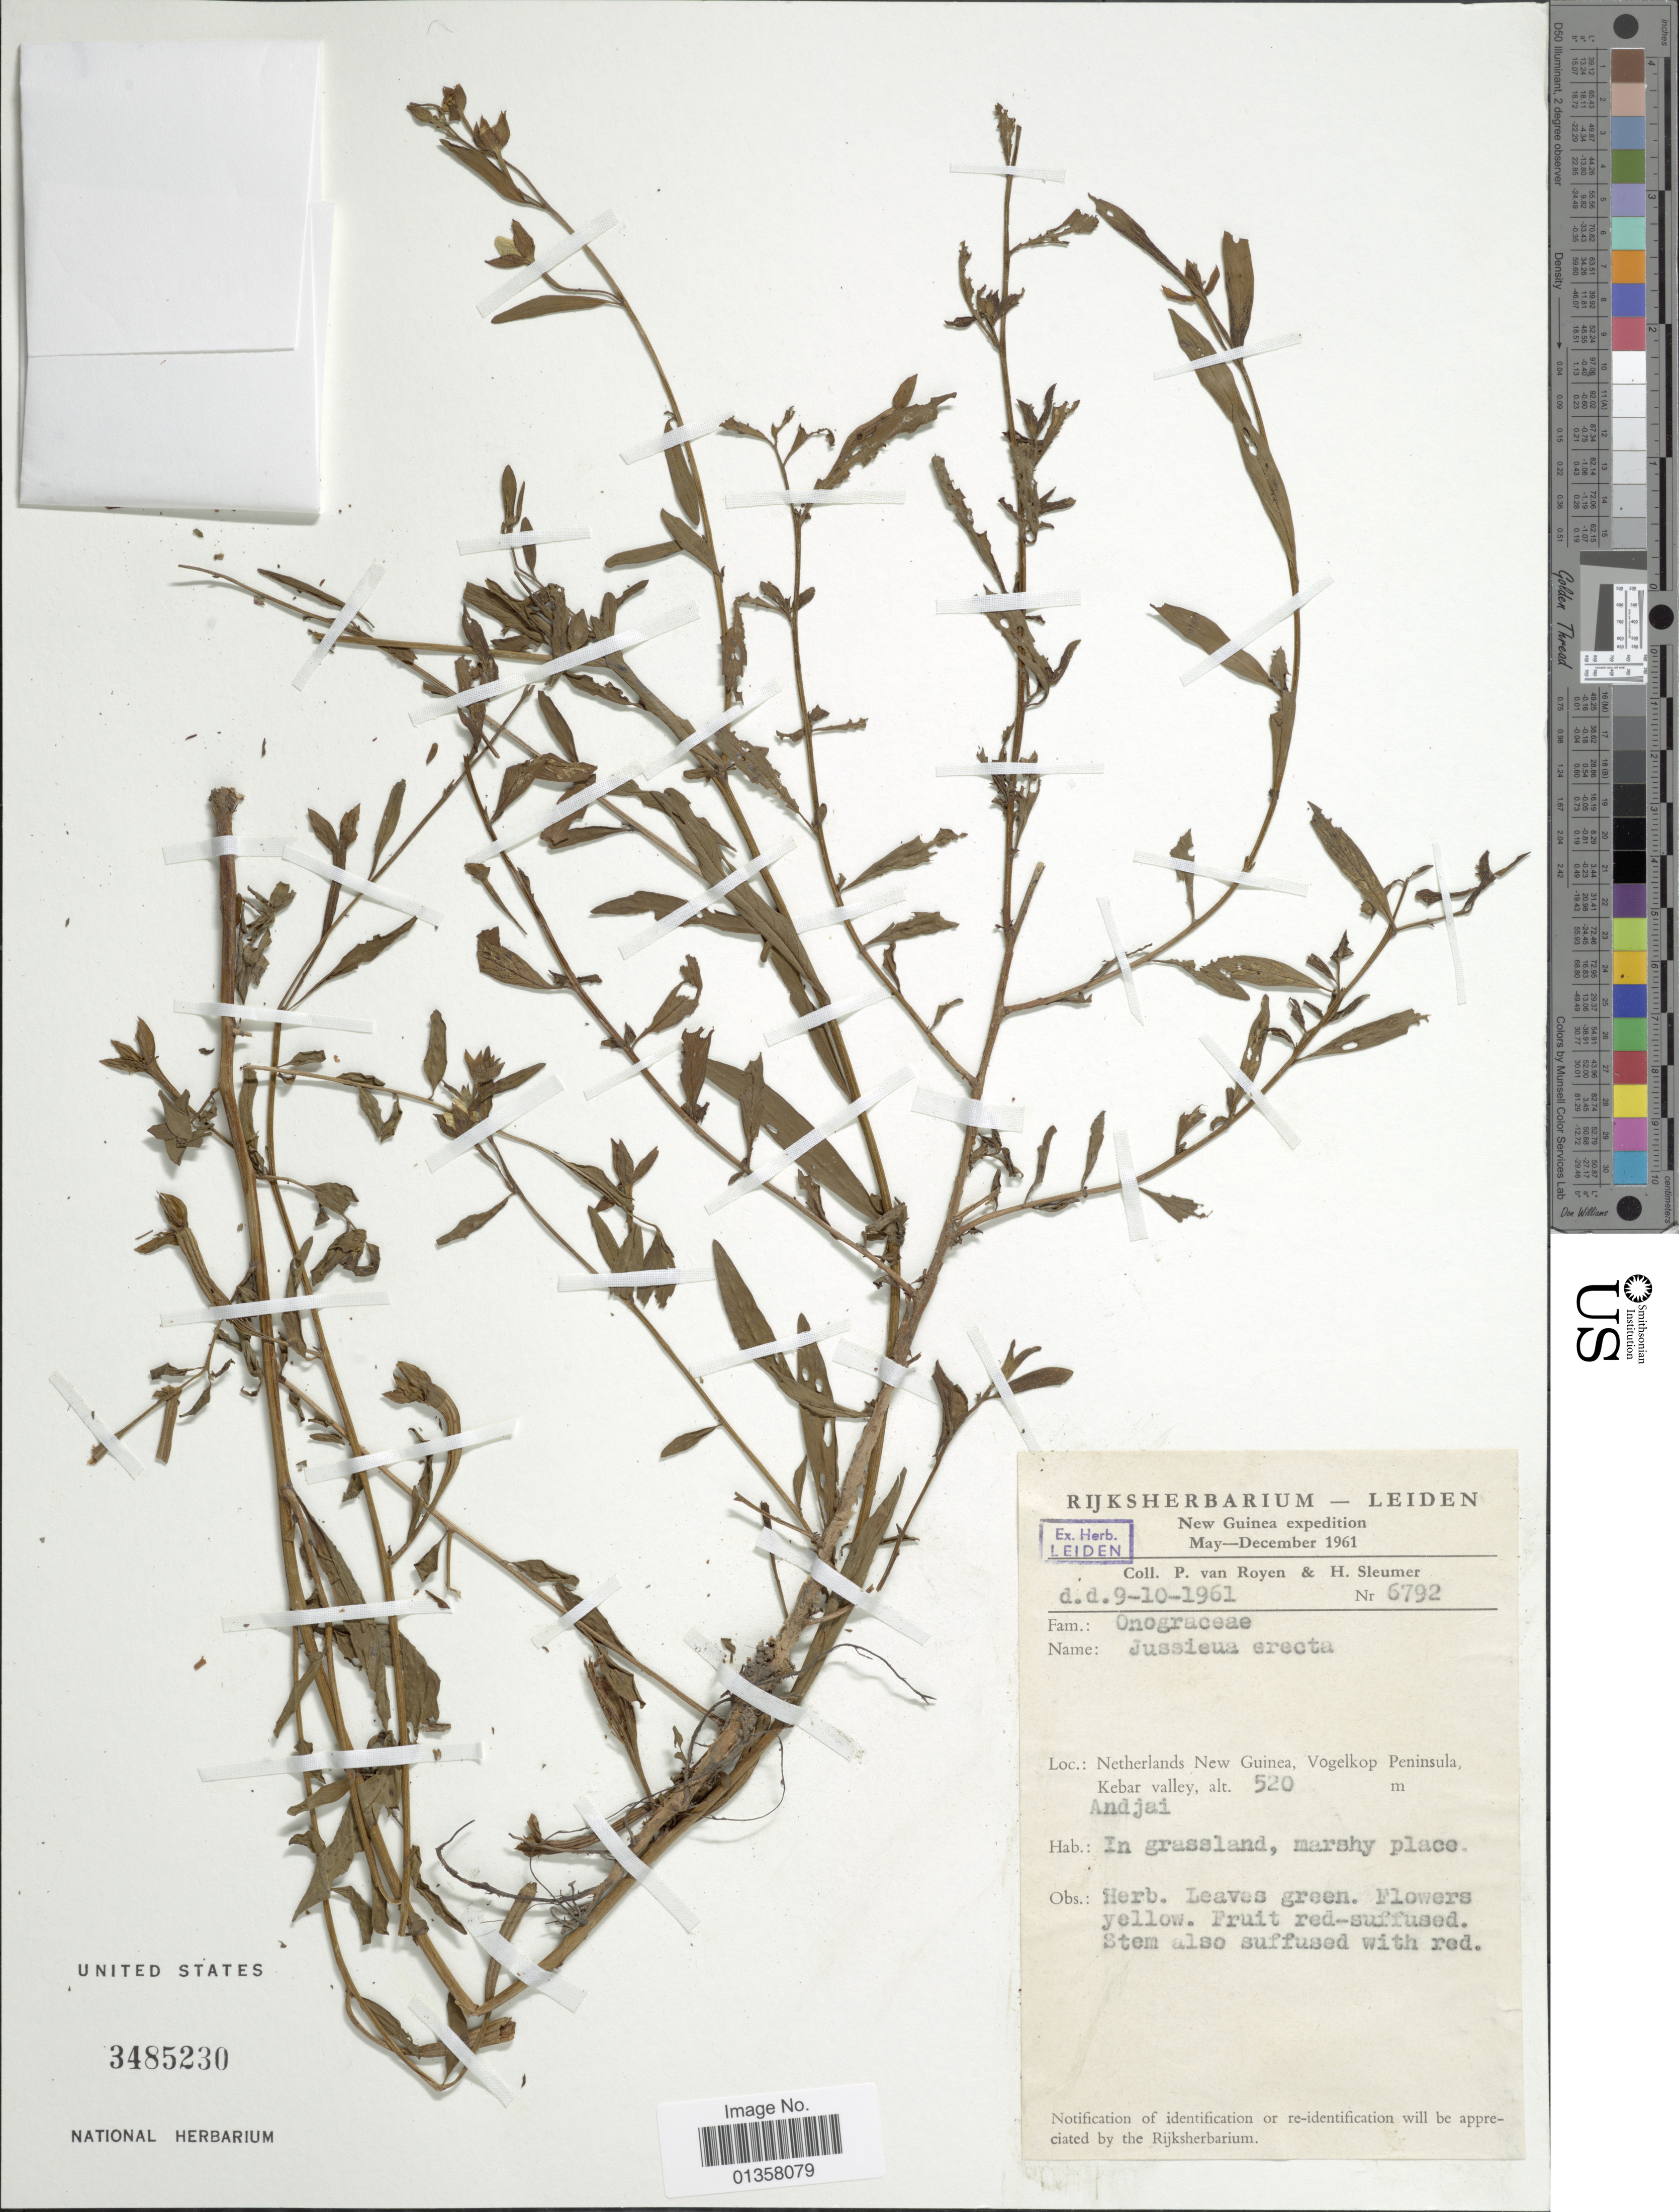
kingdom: Plantae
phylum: Tracheophyta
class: Magnoliopsida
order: Myrtales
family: Onagraceae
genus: Ludwigia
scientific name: Ludwigia octovalvis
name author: (Jacq.) P.H. Raven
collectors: P. van Royen & H. O. Sleumer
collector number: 6792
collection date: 1961-10-09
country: Indonesia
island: New Guinea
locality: Netherlands New Guinea, Vogelkop Peninsula, Kebar valley, Andjai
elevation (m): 520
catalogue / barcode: US 3485230